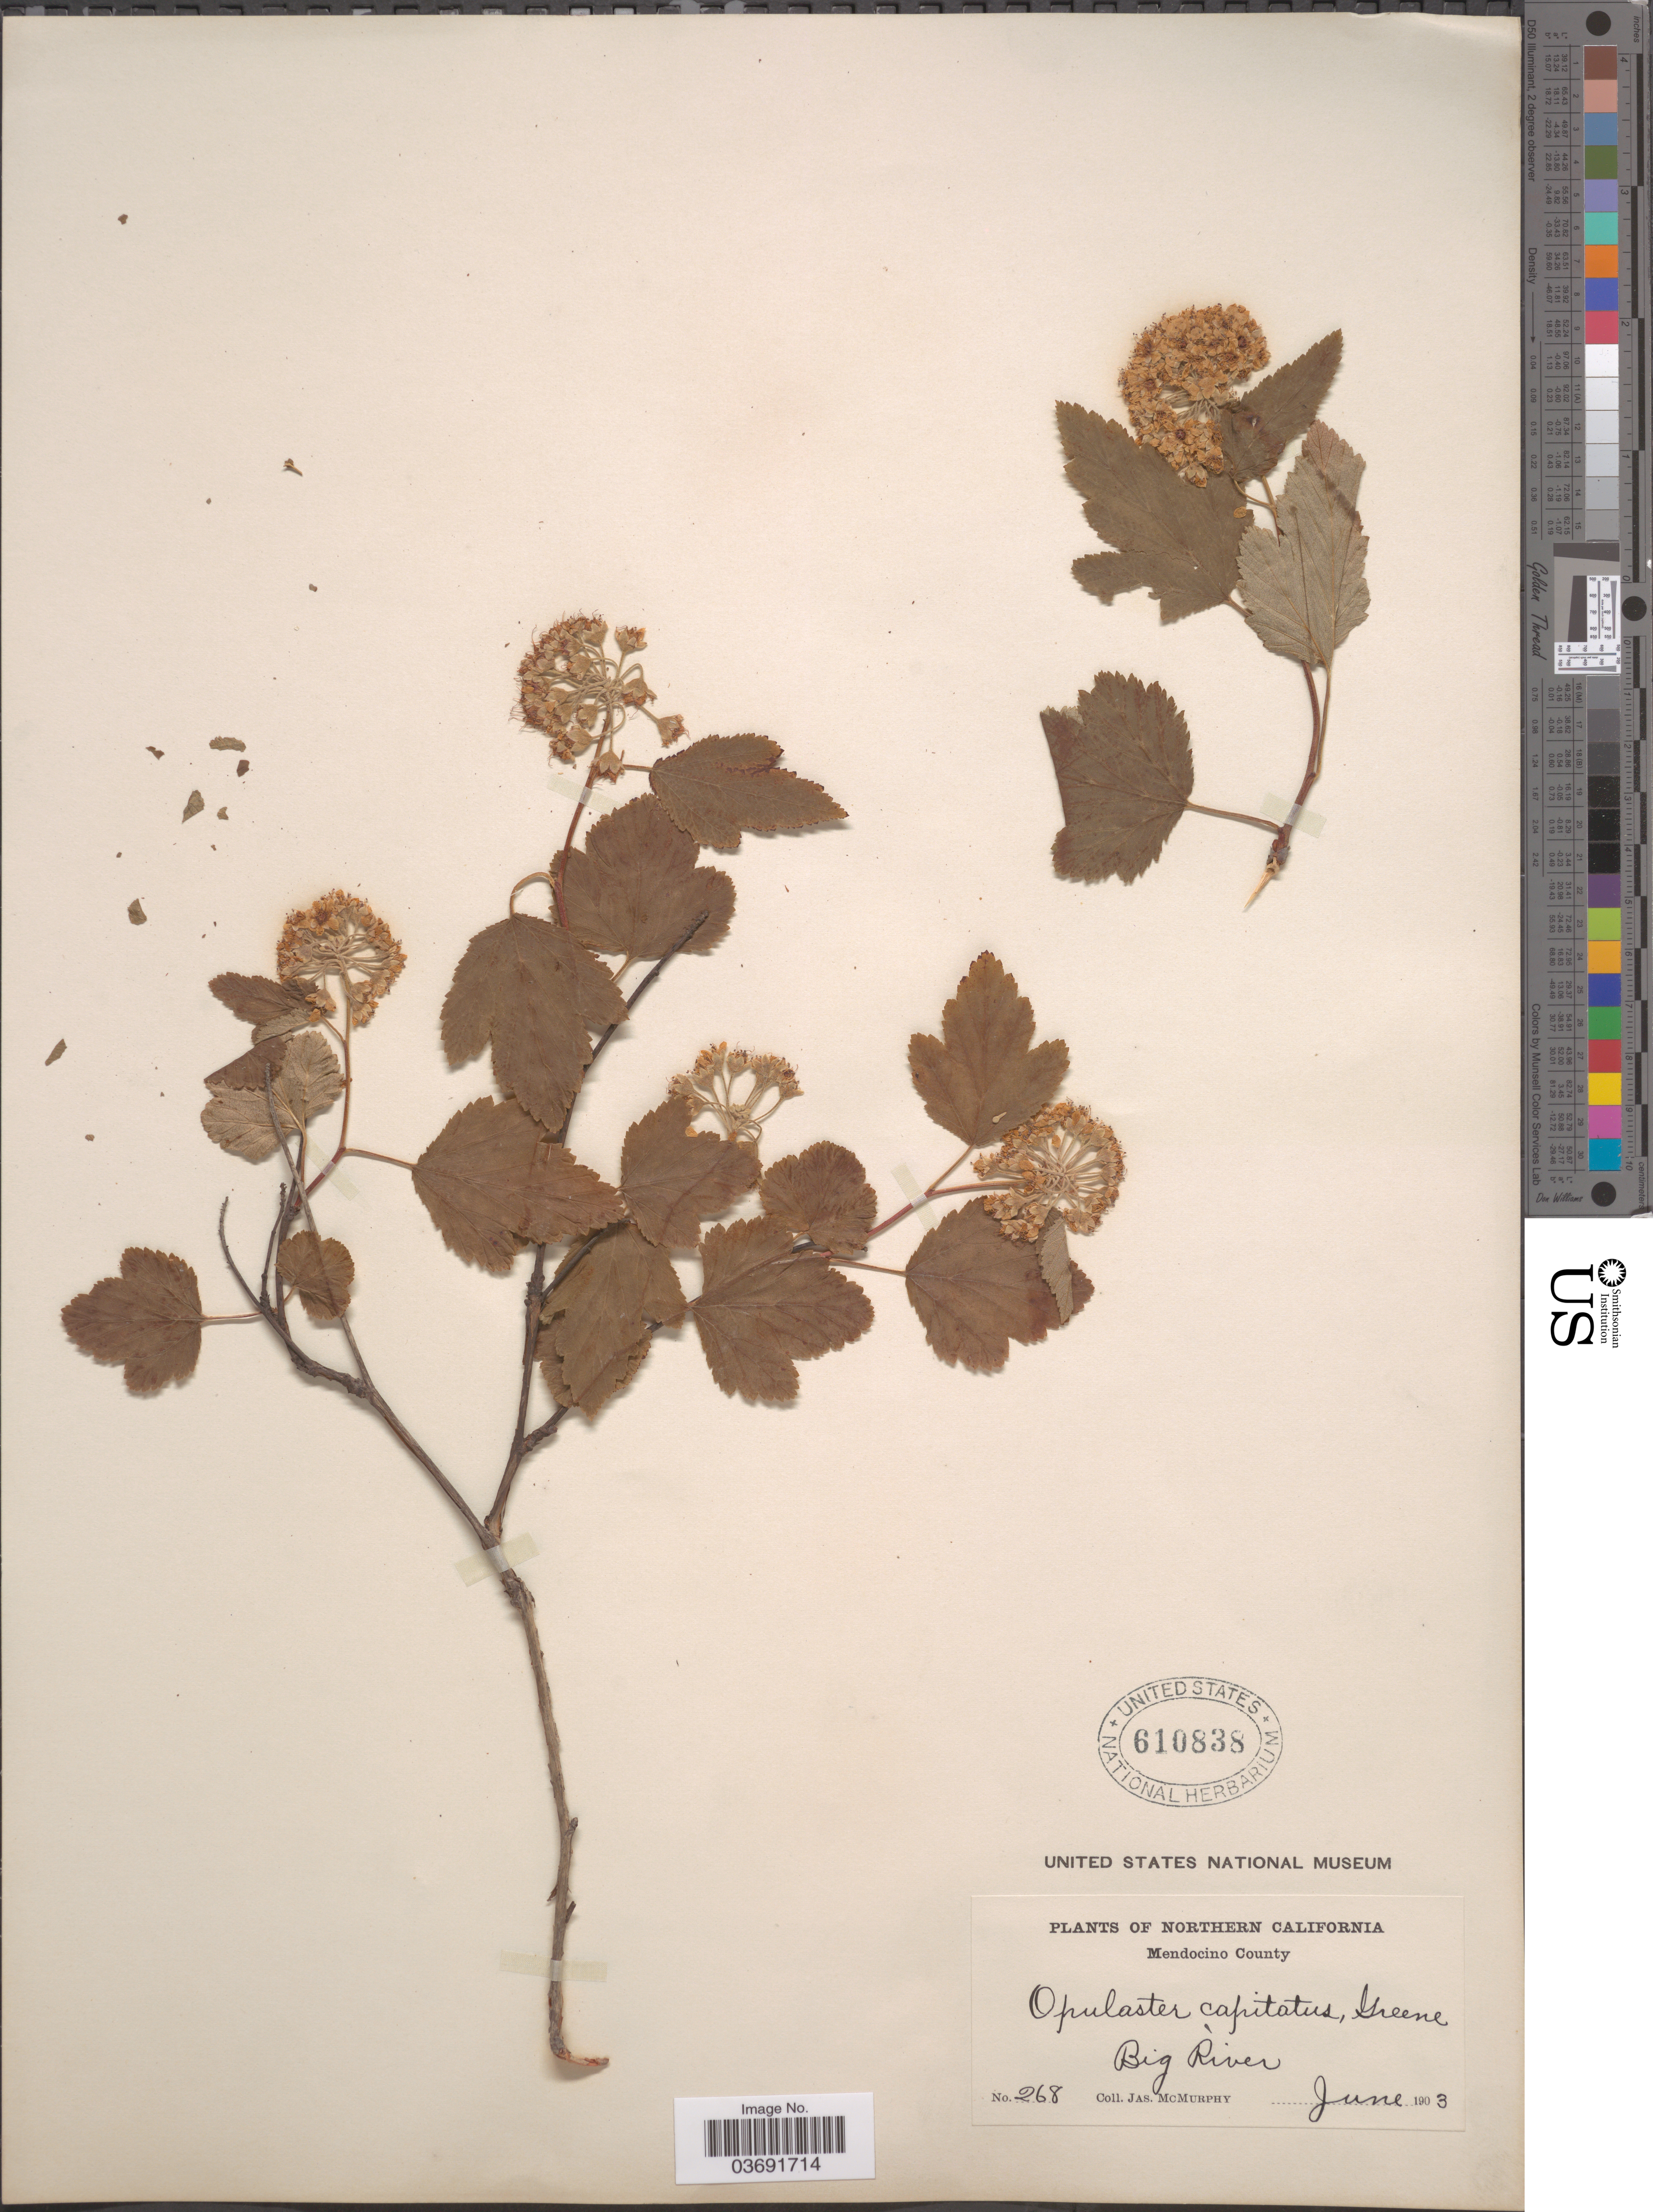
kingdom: Plantae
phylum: Tracheophyta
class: Magnoliopsida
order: Rosales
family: Rosaceae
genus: Physocarpus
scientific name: Physocarpus capitatus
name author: (Pursh) Kuntze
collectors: J. McMurphy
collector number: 268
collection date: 1903-06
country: United States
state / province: California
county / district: Mendocino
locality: Northern California. Mendocino County. Big River.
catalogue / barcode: US 610838